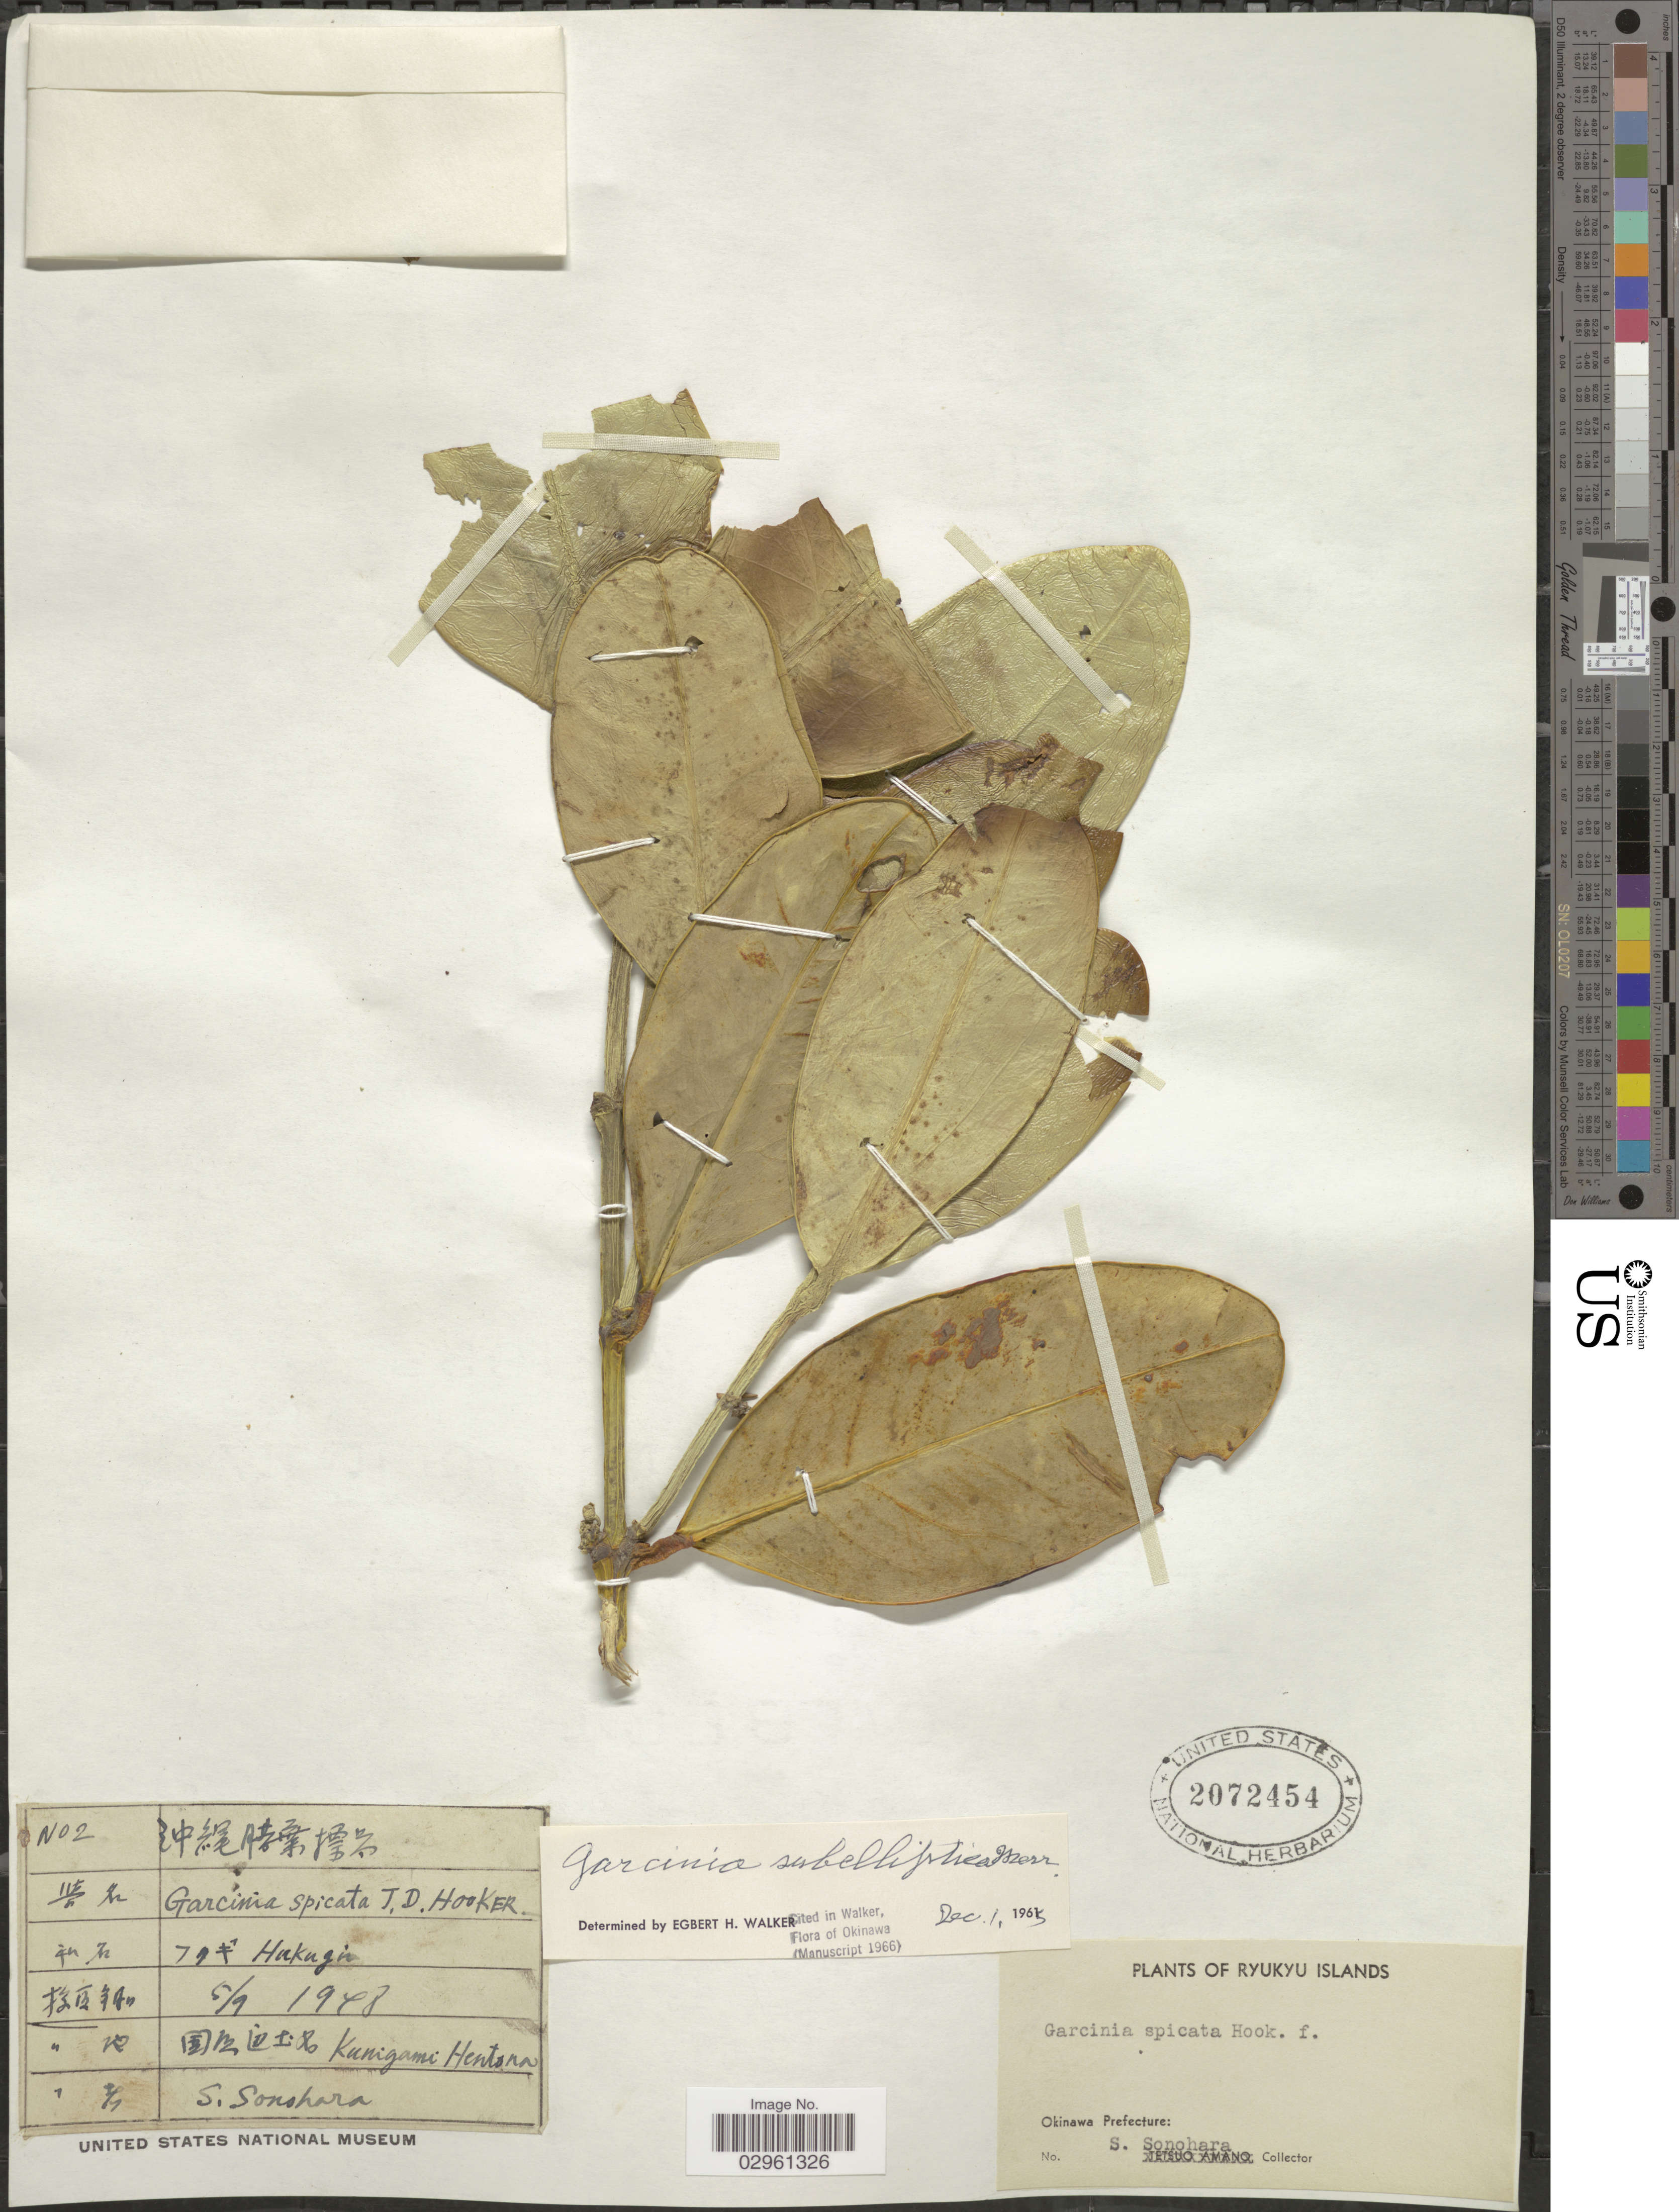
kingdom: Plantae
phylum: Tracheophyta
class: Magnoliopsida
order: Malpighiales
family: Clusiaceae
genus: Garcinia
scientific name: Garcinia subelliptica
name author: Merr.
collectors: S. Sonohara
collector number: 2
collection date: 1948-09-05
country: Japan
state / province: Okinawa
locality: Ryukyu Islands. Okinawa Prefecture, Kunigami.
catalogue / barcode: US 2072454